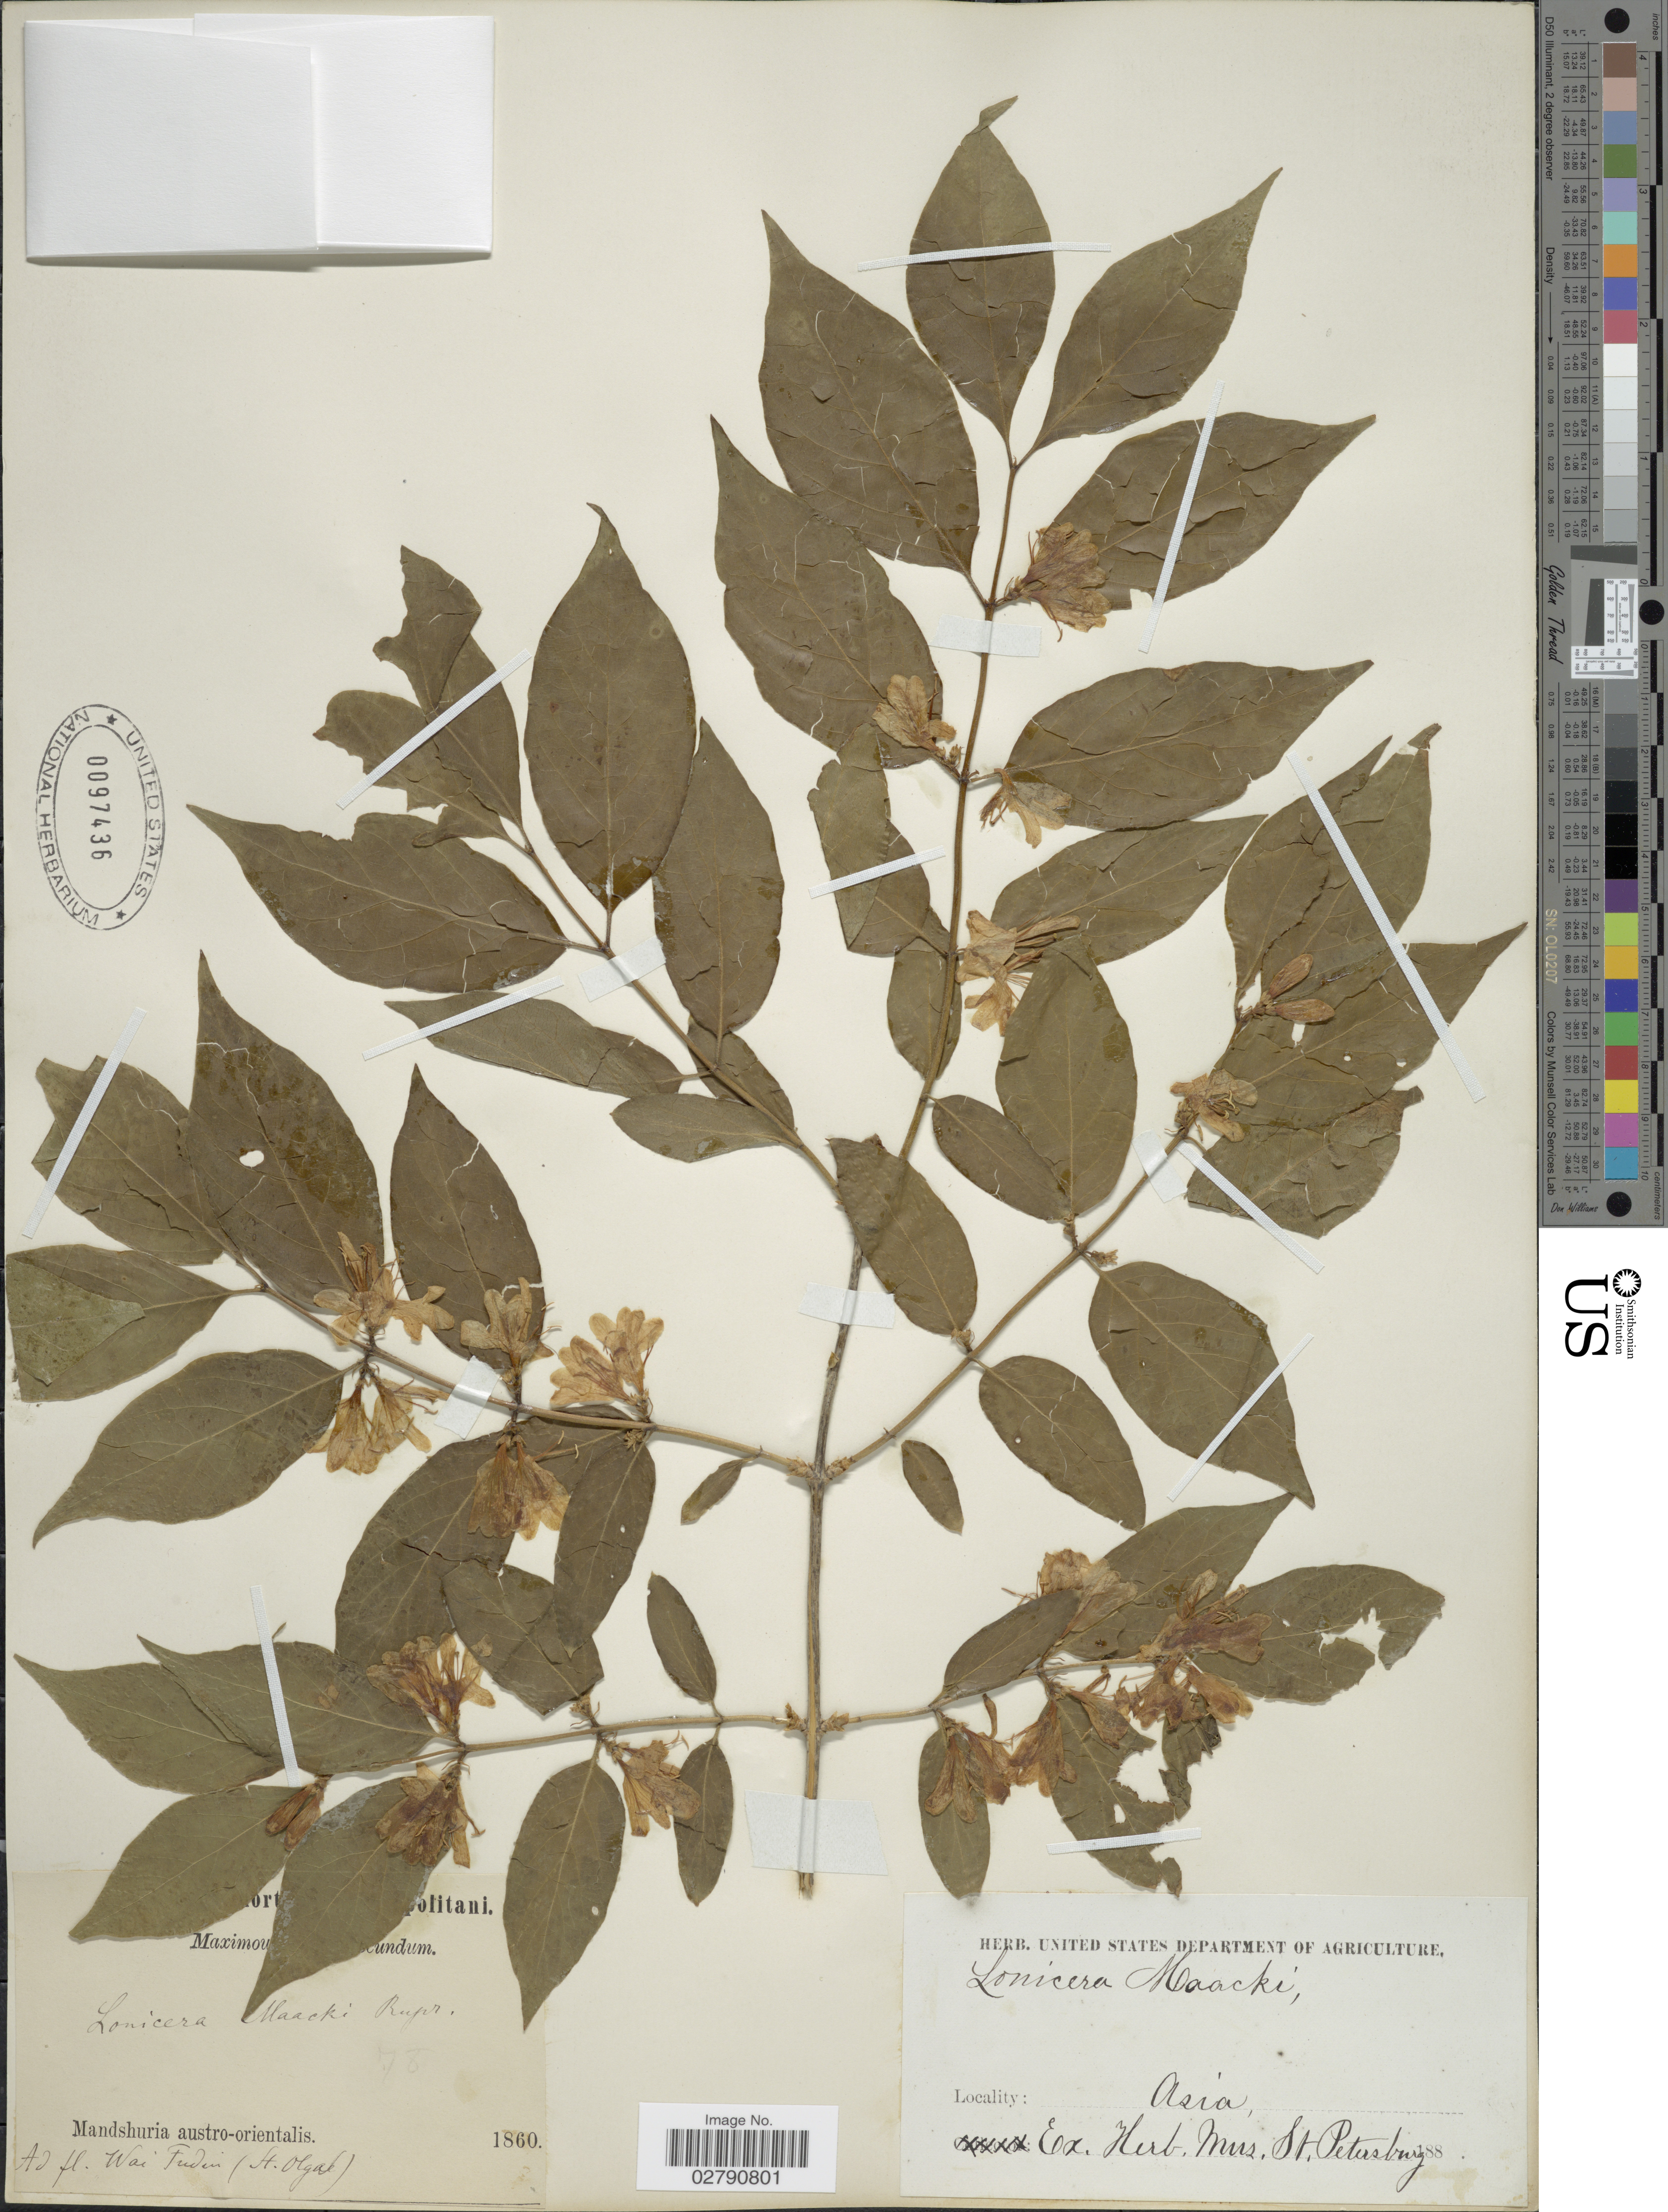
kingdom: Plantae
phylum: Tracheophyta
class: Magnoliopsida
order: Dipsacales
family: Caprifoliaceae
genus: Lonicera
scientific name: Lonicera maackii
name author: (Rupr.) Maxim.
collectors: Maximowicz, --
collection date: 1860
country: China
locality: Asia. Mandshuria austro-orientalis. Ad fl. Wai Fendin. (H. Olga).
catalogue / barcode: US 97436